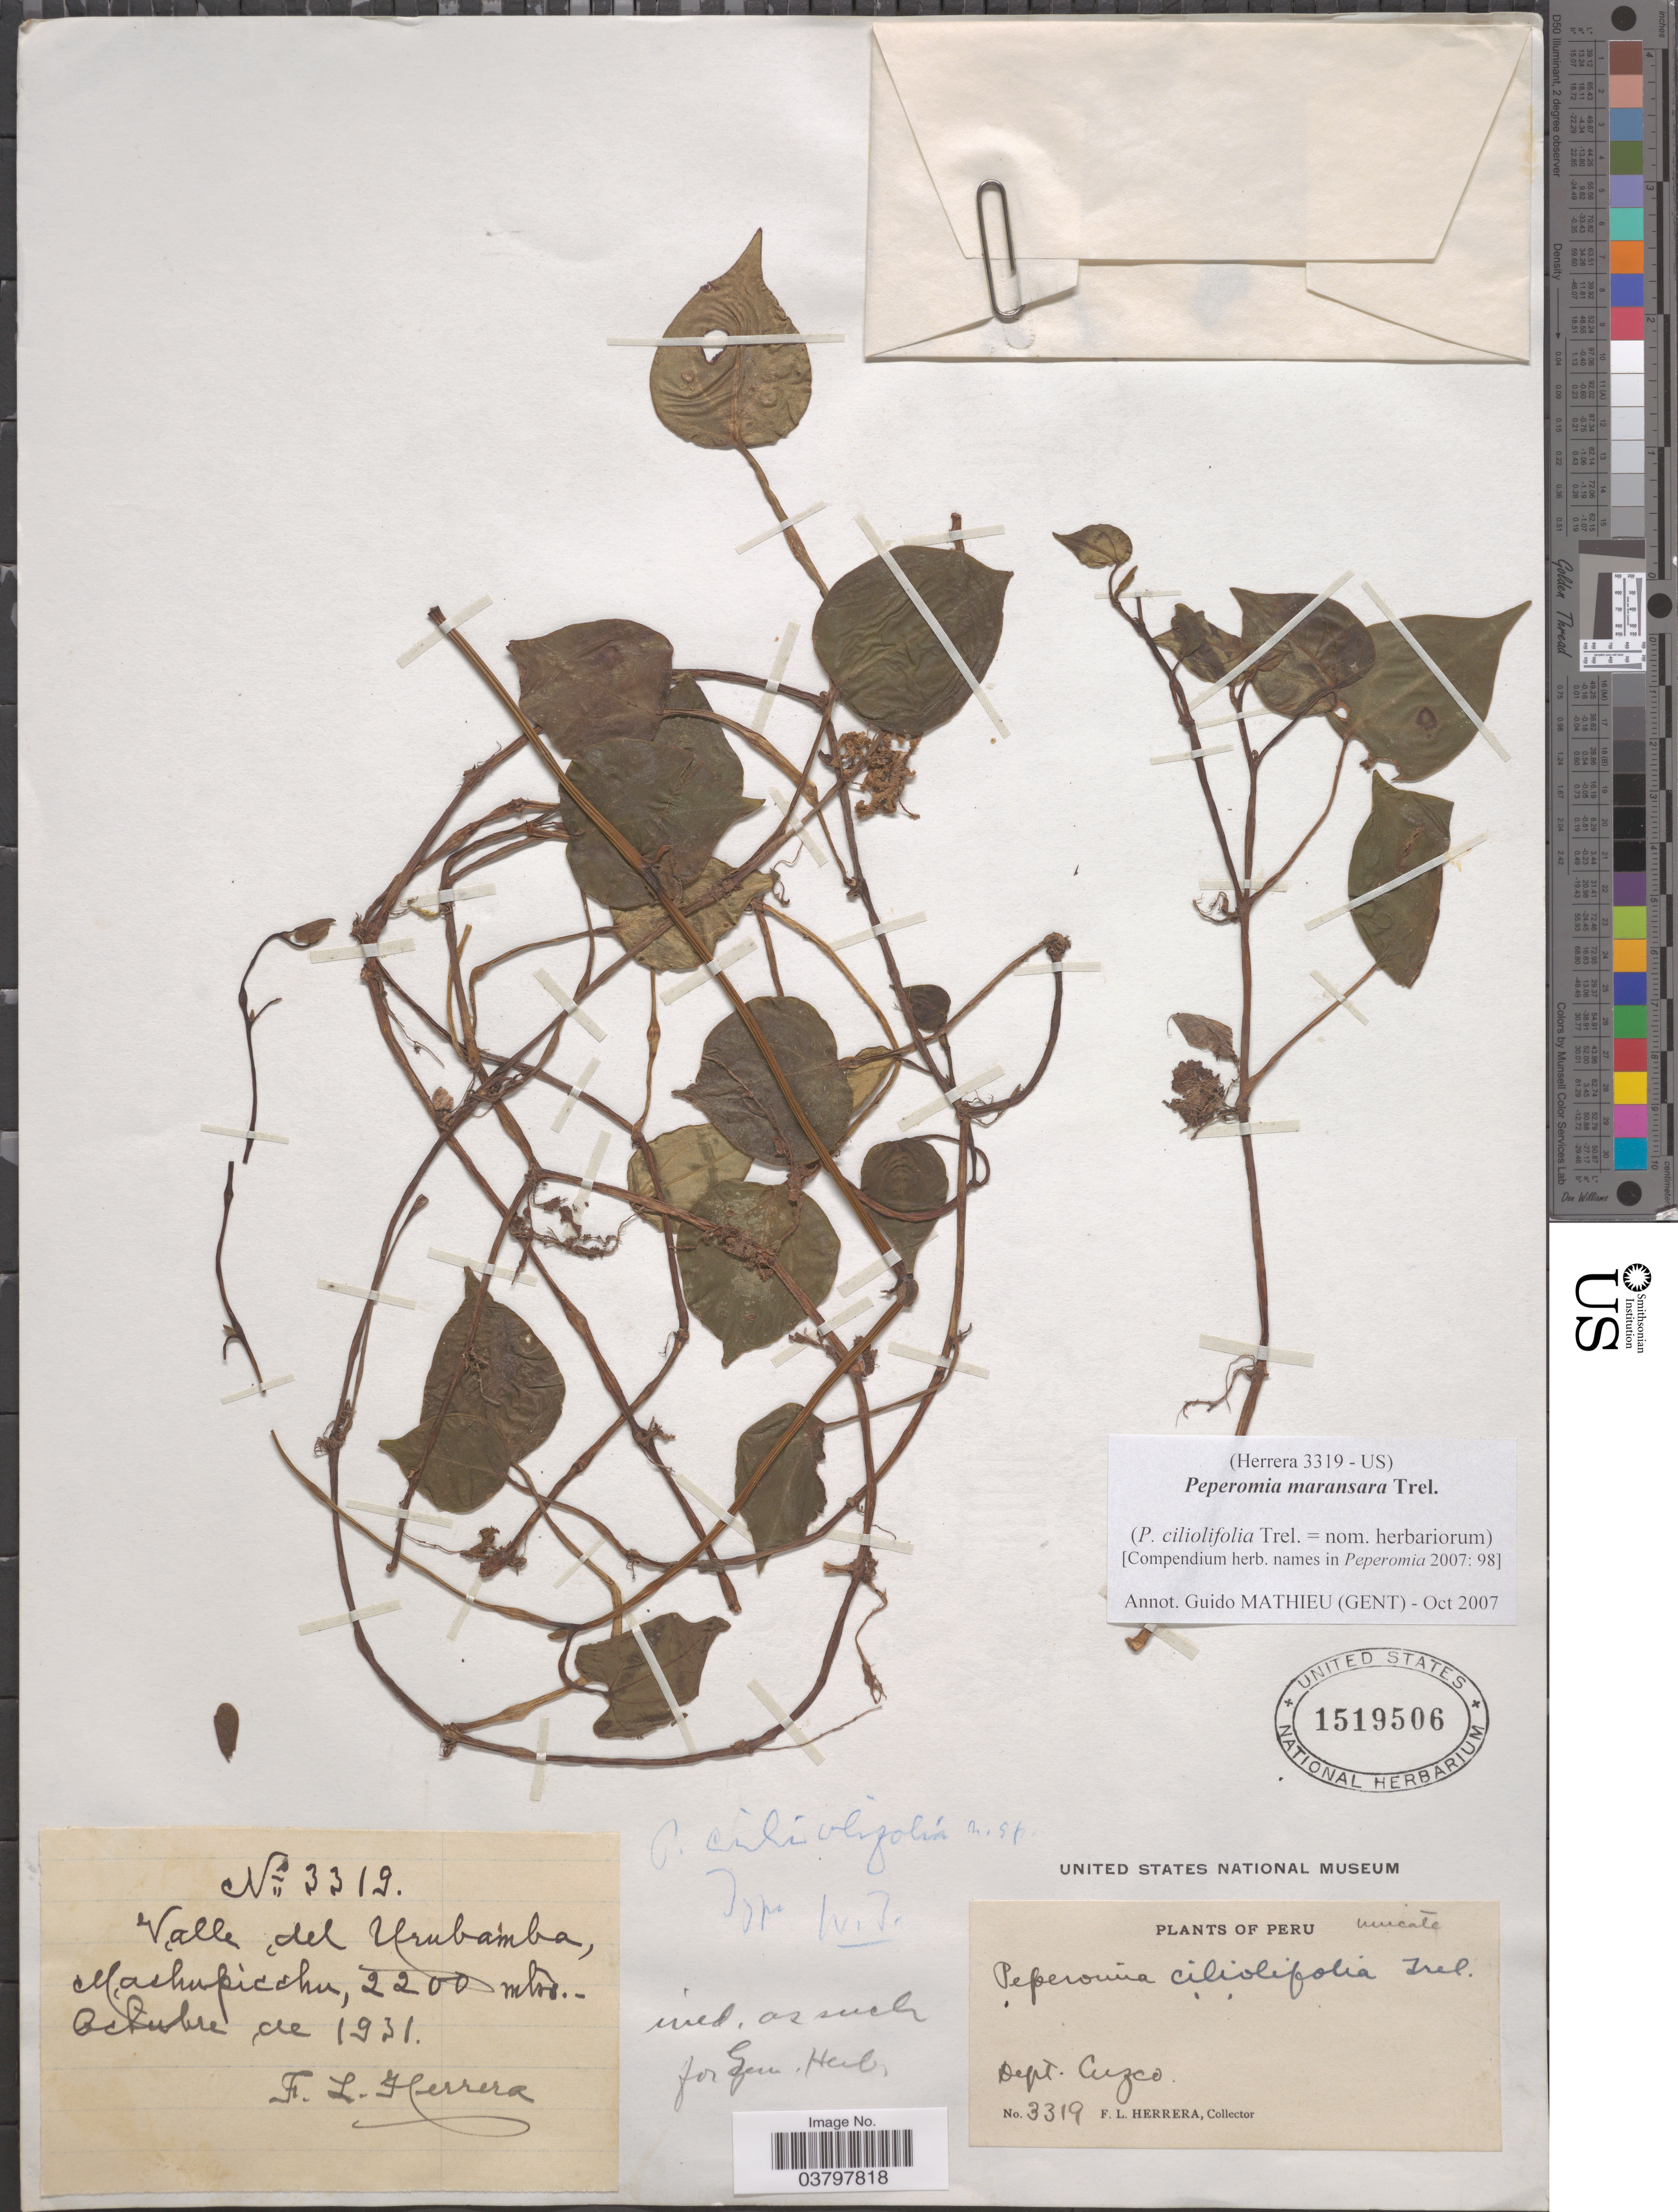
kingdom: Plantae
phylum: Tracheophyta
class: Magnoliopsida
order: Piperales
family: Piperaceae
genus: Peperomia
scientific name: Peperomia maransara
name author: Trel. in J.F. Macbr.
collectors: F. L. Herrera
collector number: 3319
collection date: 1931-10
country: Peru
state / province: Cusco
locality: Dept. Cuzco. Valle del Urubamba, Machupicchu.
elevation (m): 2200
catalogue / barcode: US 1519506